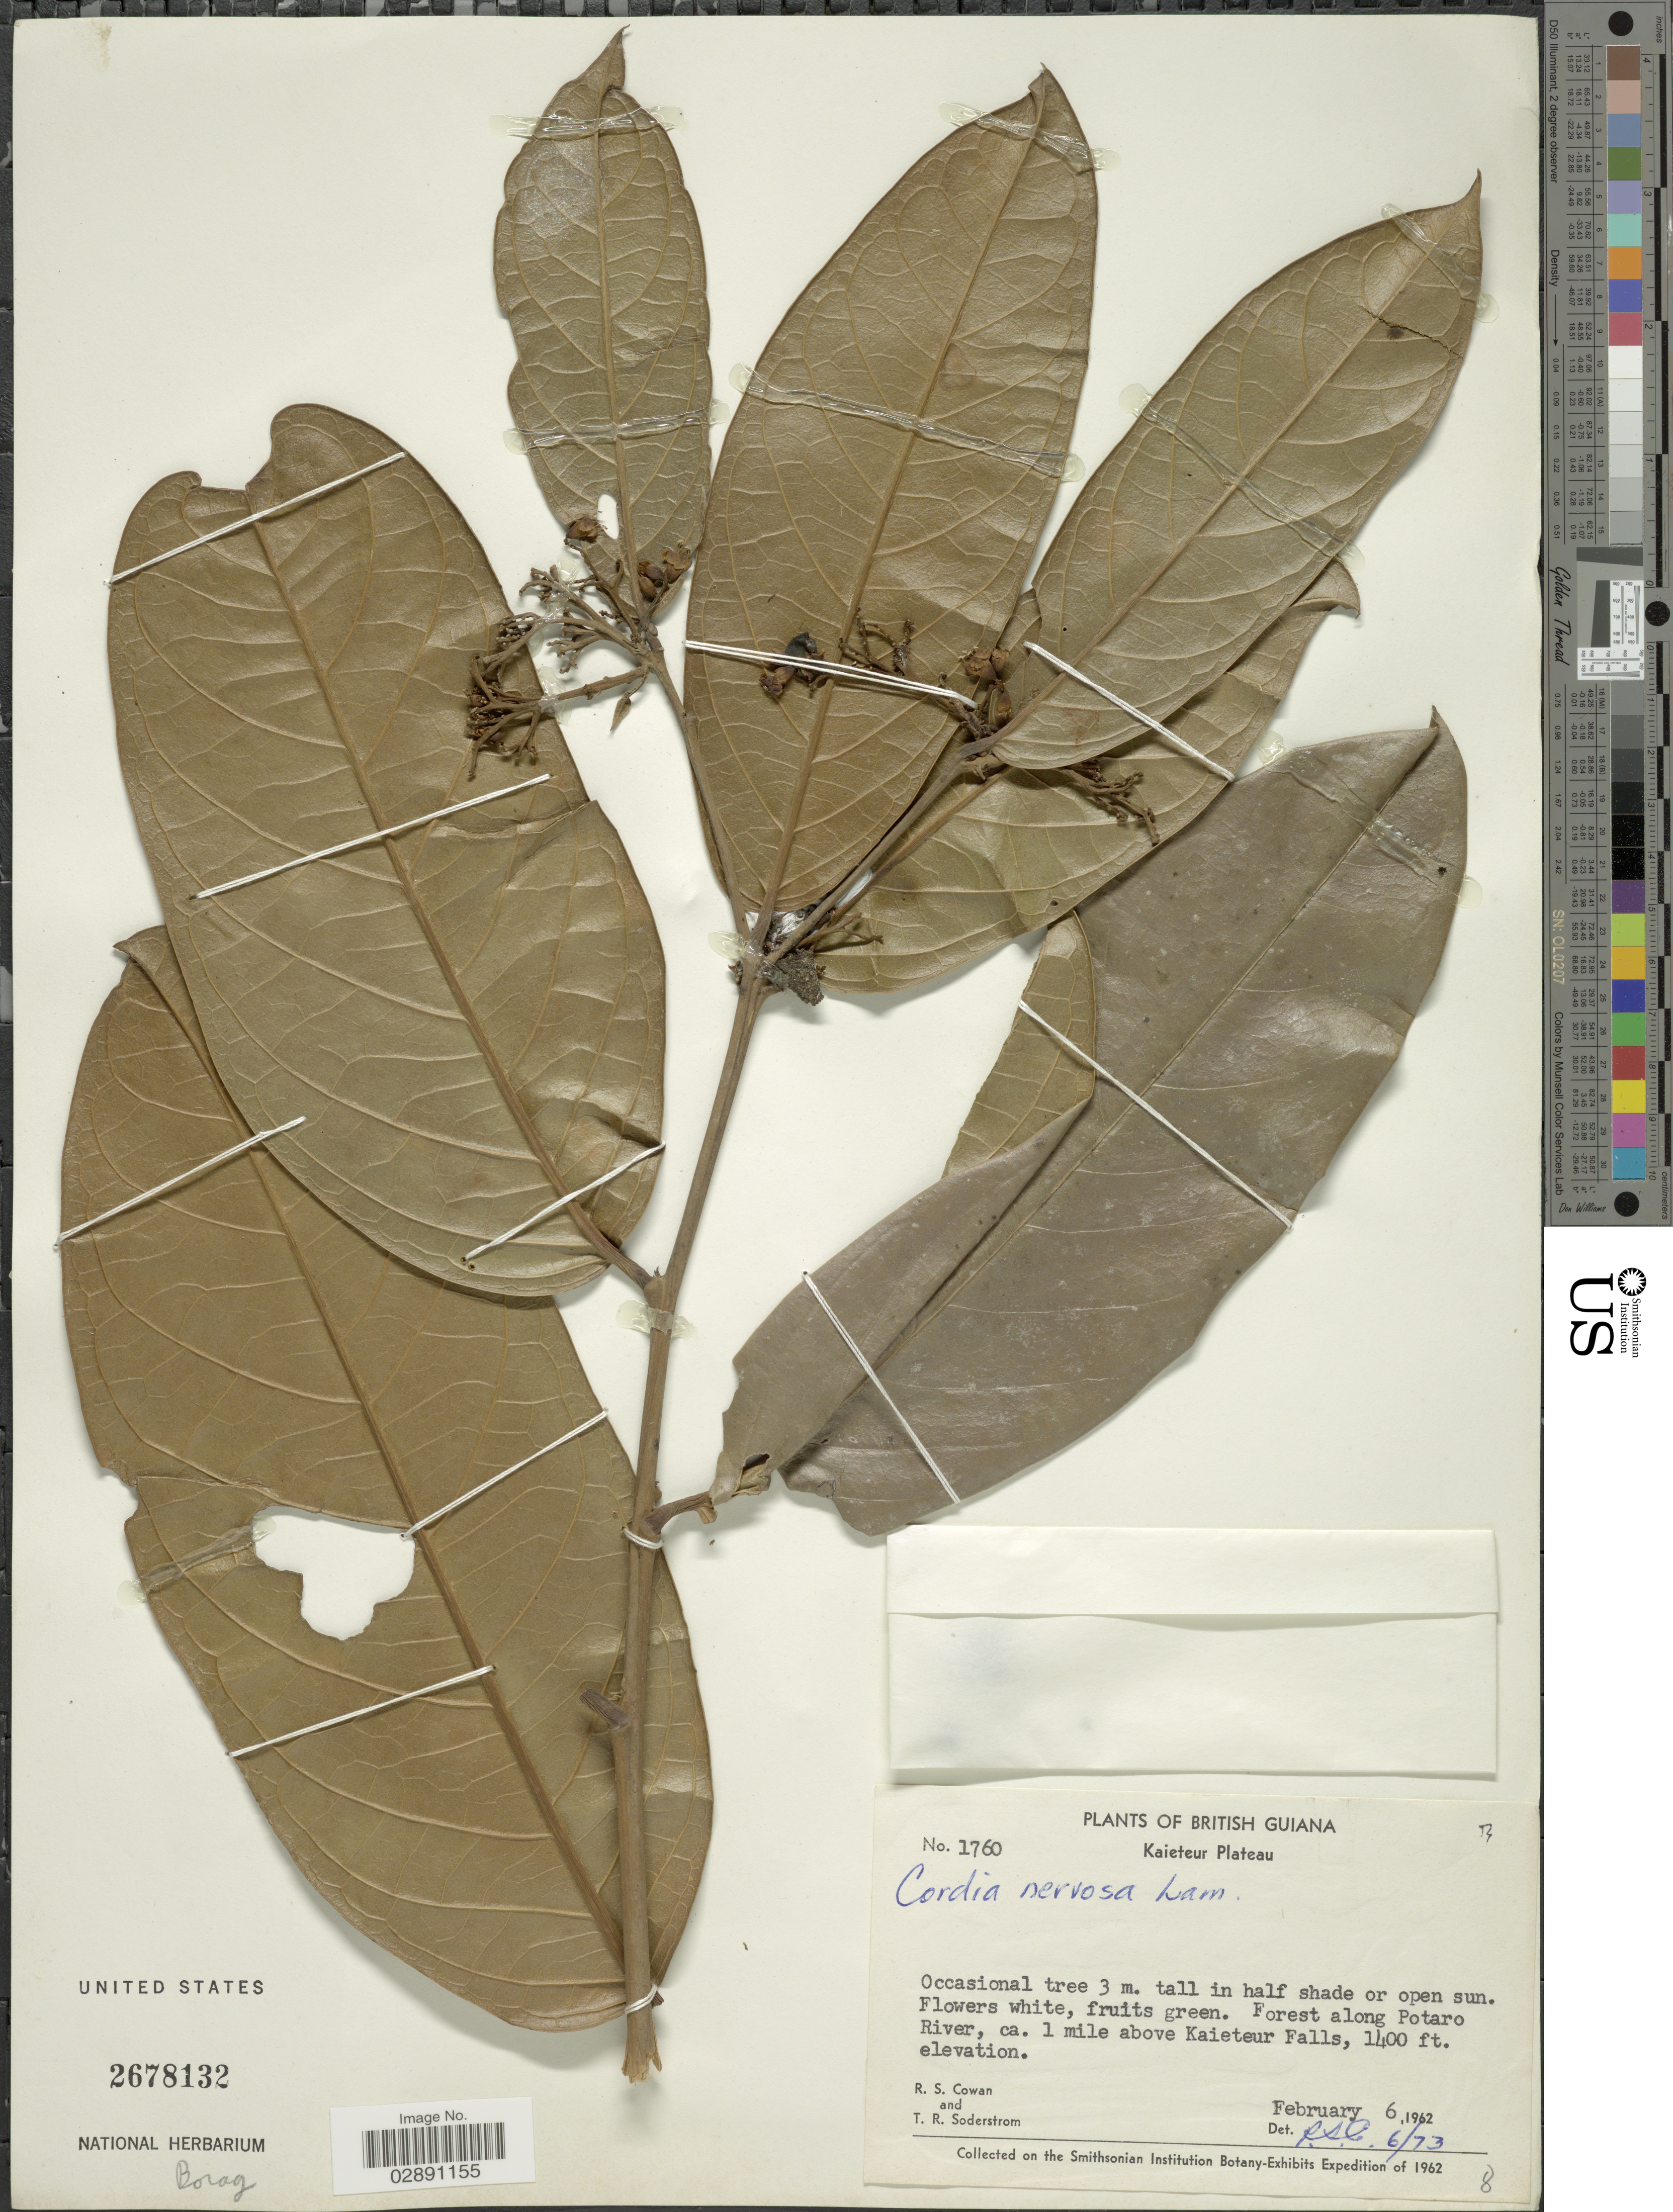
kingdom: Plantae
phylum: Tracheophyta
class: Magnoliopsida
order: Boraginales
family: Cordiaceae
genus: Cordia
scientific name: Cordia nervosa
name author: Lam.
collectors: R. S. Cowan & T. R. Soderstrom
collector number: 1760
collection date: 1962-02-06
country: Guyana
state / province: Potaro-Siparuni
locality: British Guiana. Kaieteur Plateau. Forest along Potaro River, ca. 1 mile above Kaieteur Falls.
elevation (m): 427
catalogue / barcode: US 2678132